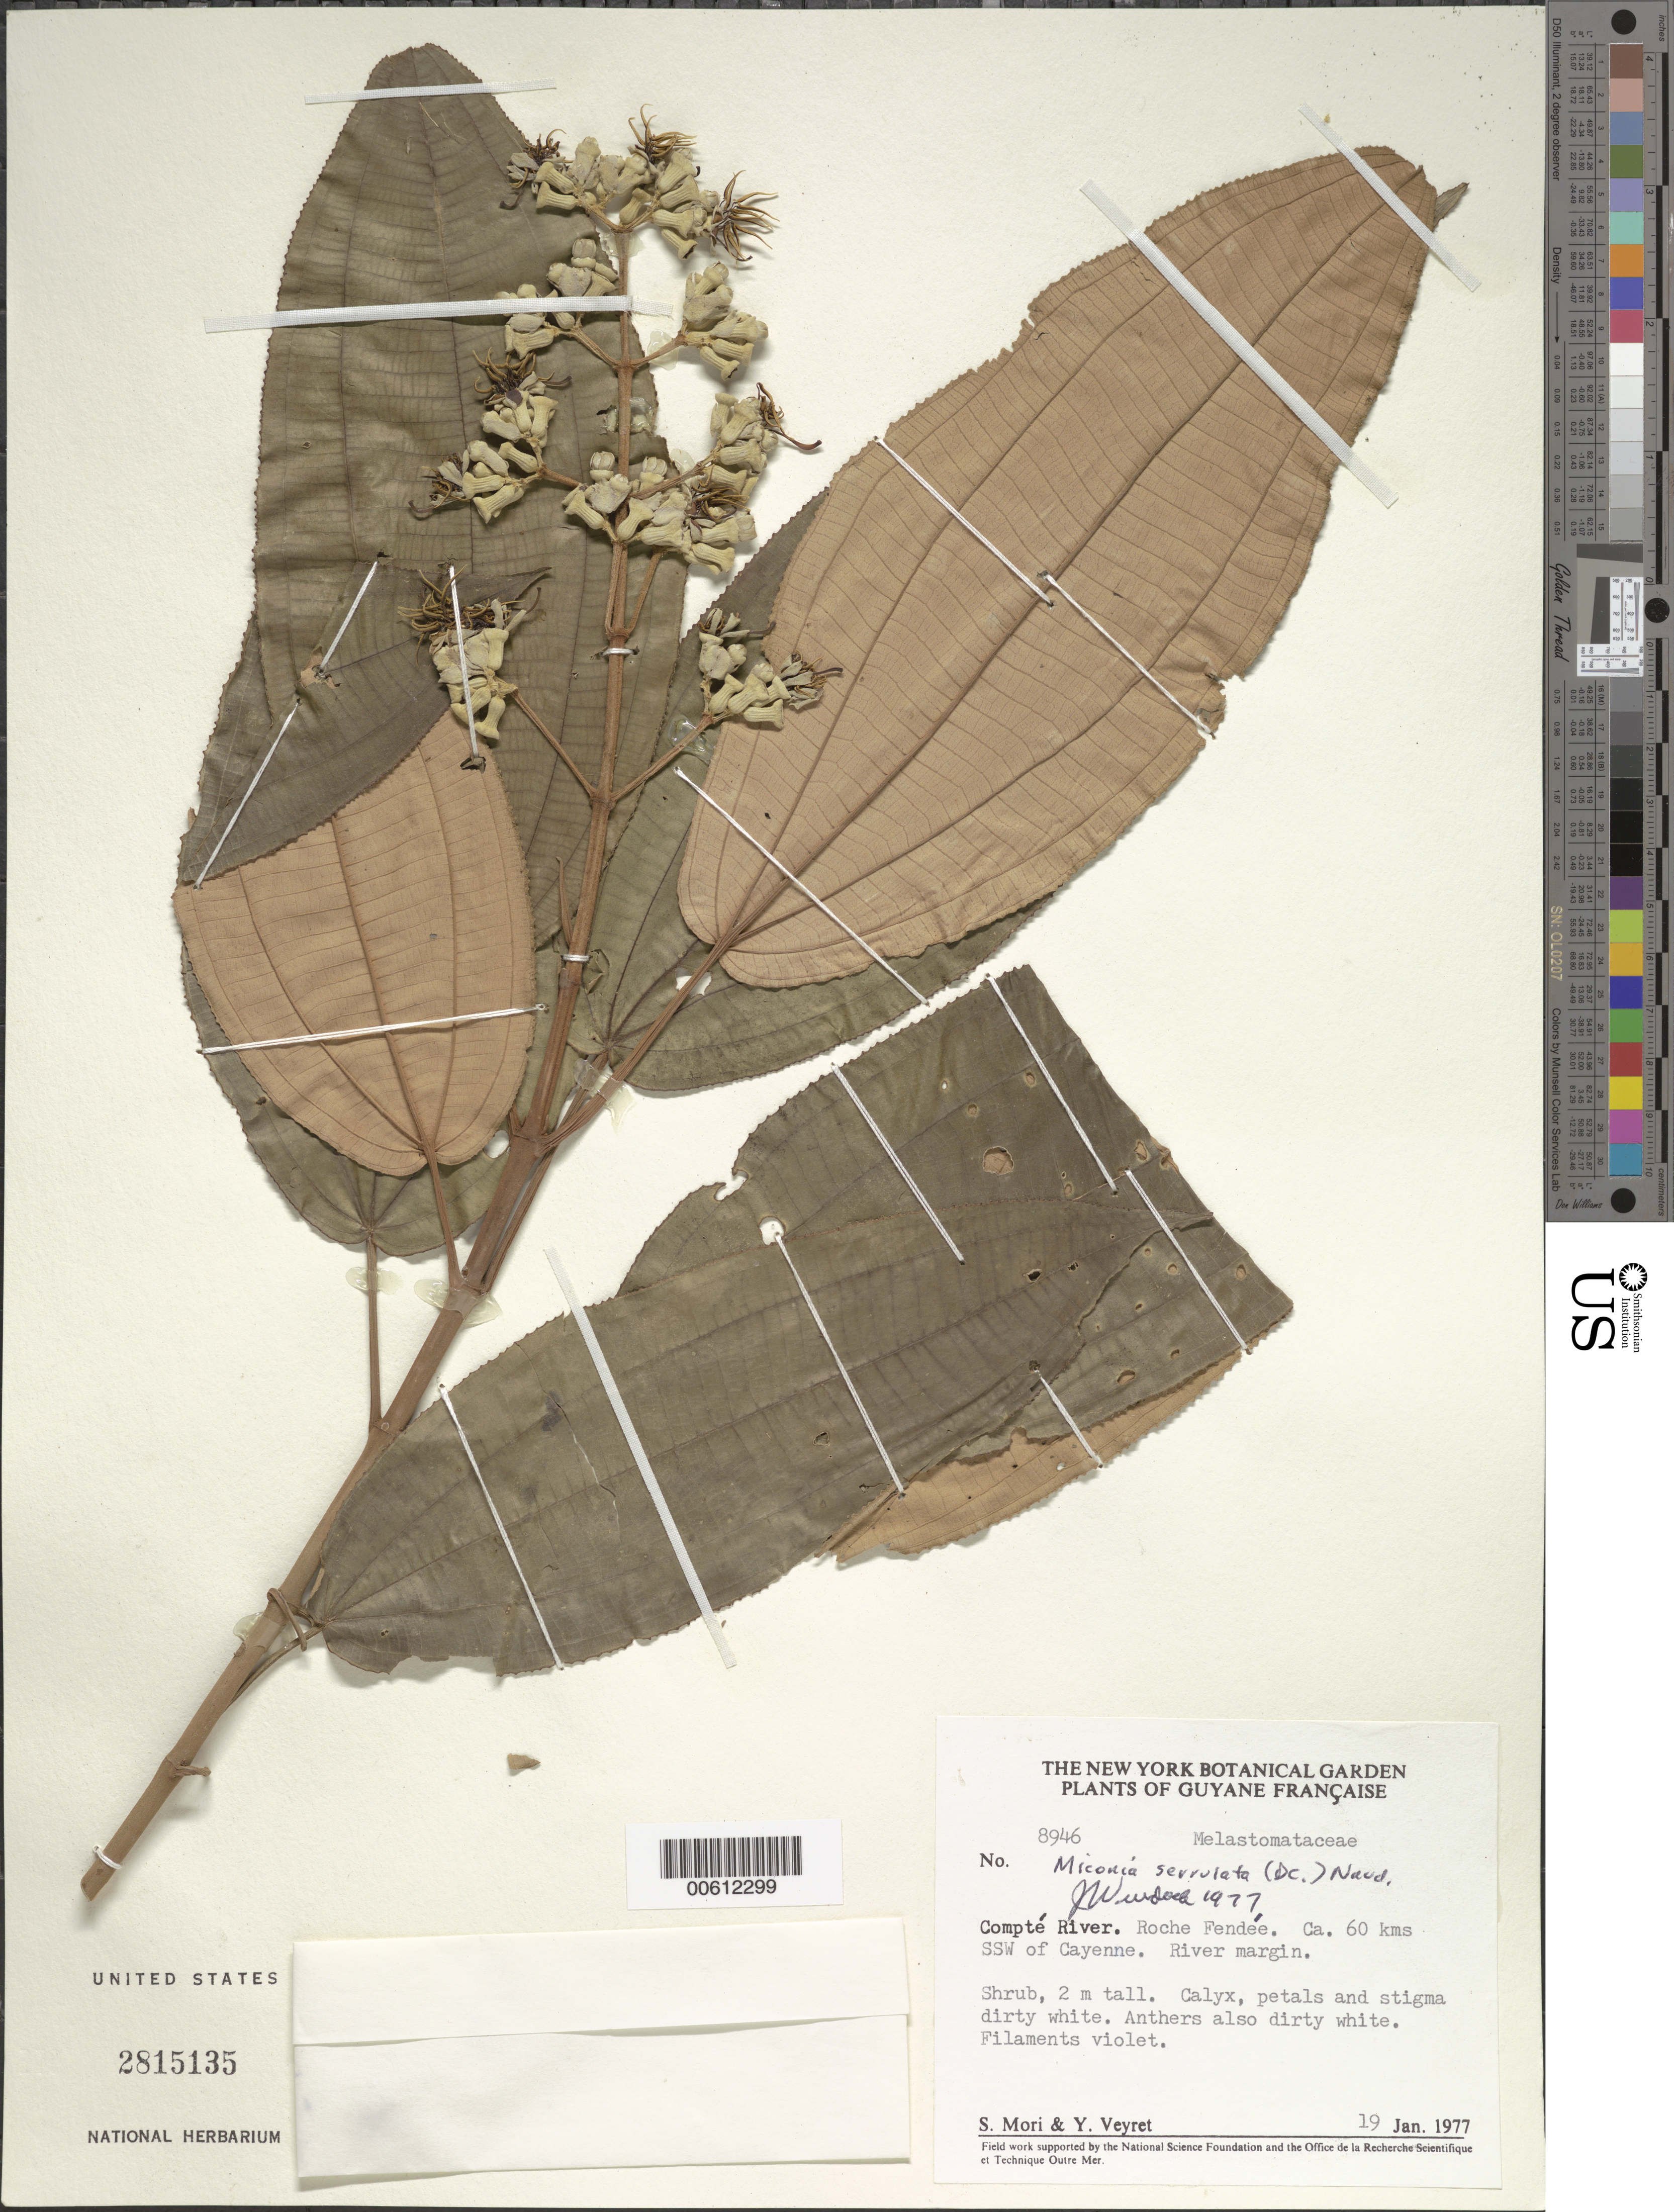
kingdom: Plantae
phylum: Tracheophyta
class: Magnoliopsida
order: Myrtales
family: Melastomataceae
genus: Miconia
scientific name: Miconia serrulata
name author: (DC.) Naudin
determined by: Wurdack, John J., (US), US (UNITED STATES)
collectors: S. Mori & Y. Veyret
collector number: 8946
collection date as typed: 19-Jan-77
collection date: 1977-01-19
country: French Guiana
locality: Comté River, Roche Fendée, ca. 60 km SSW Cayenne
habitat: River margin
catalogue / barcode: US 2815135